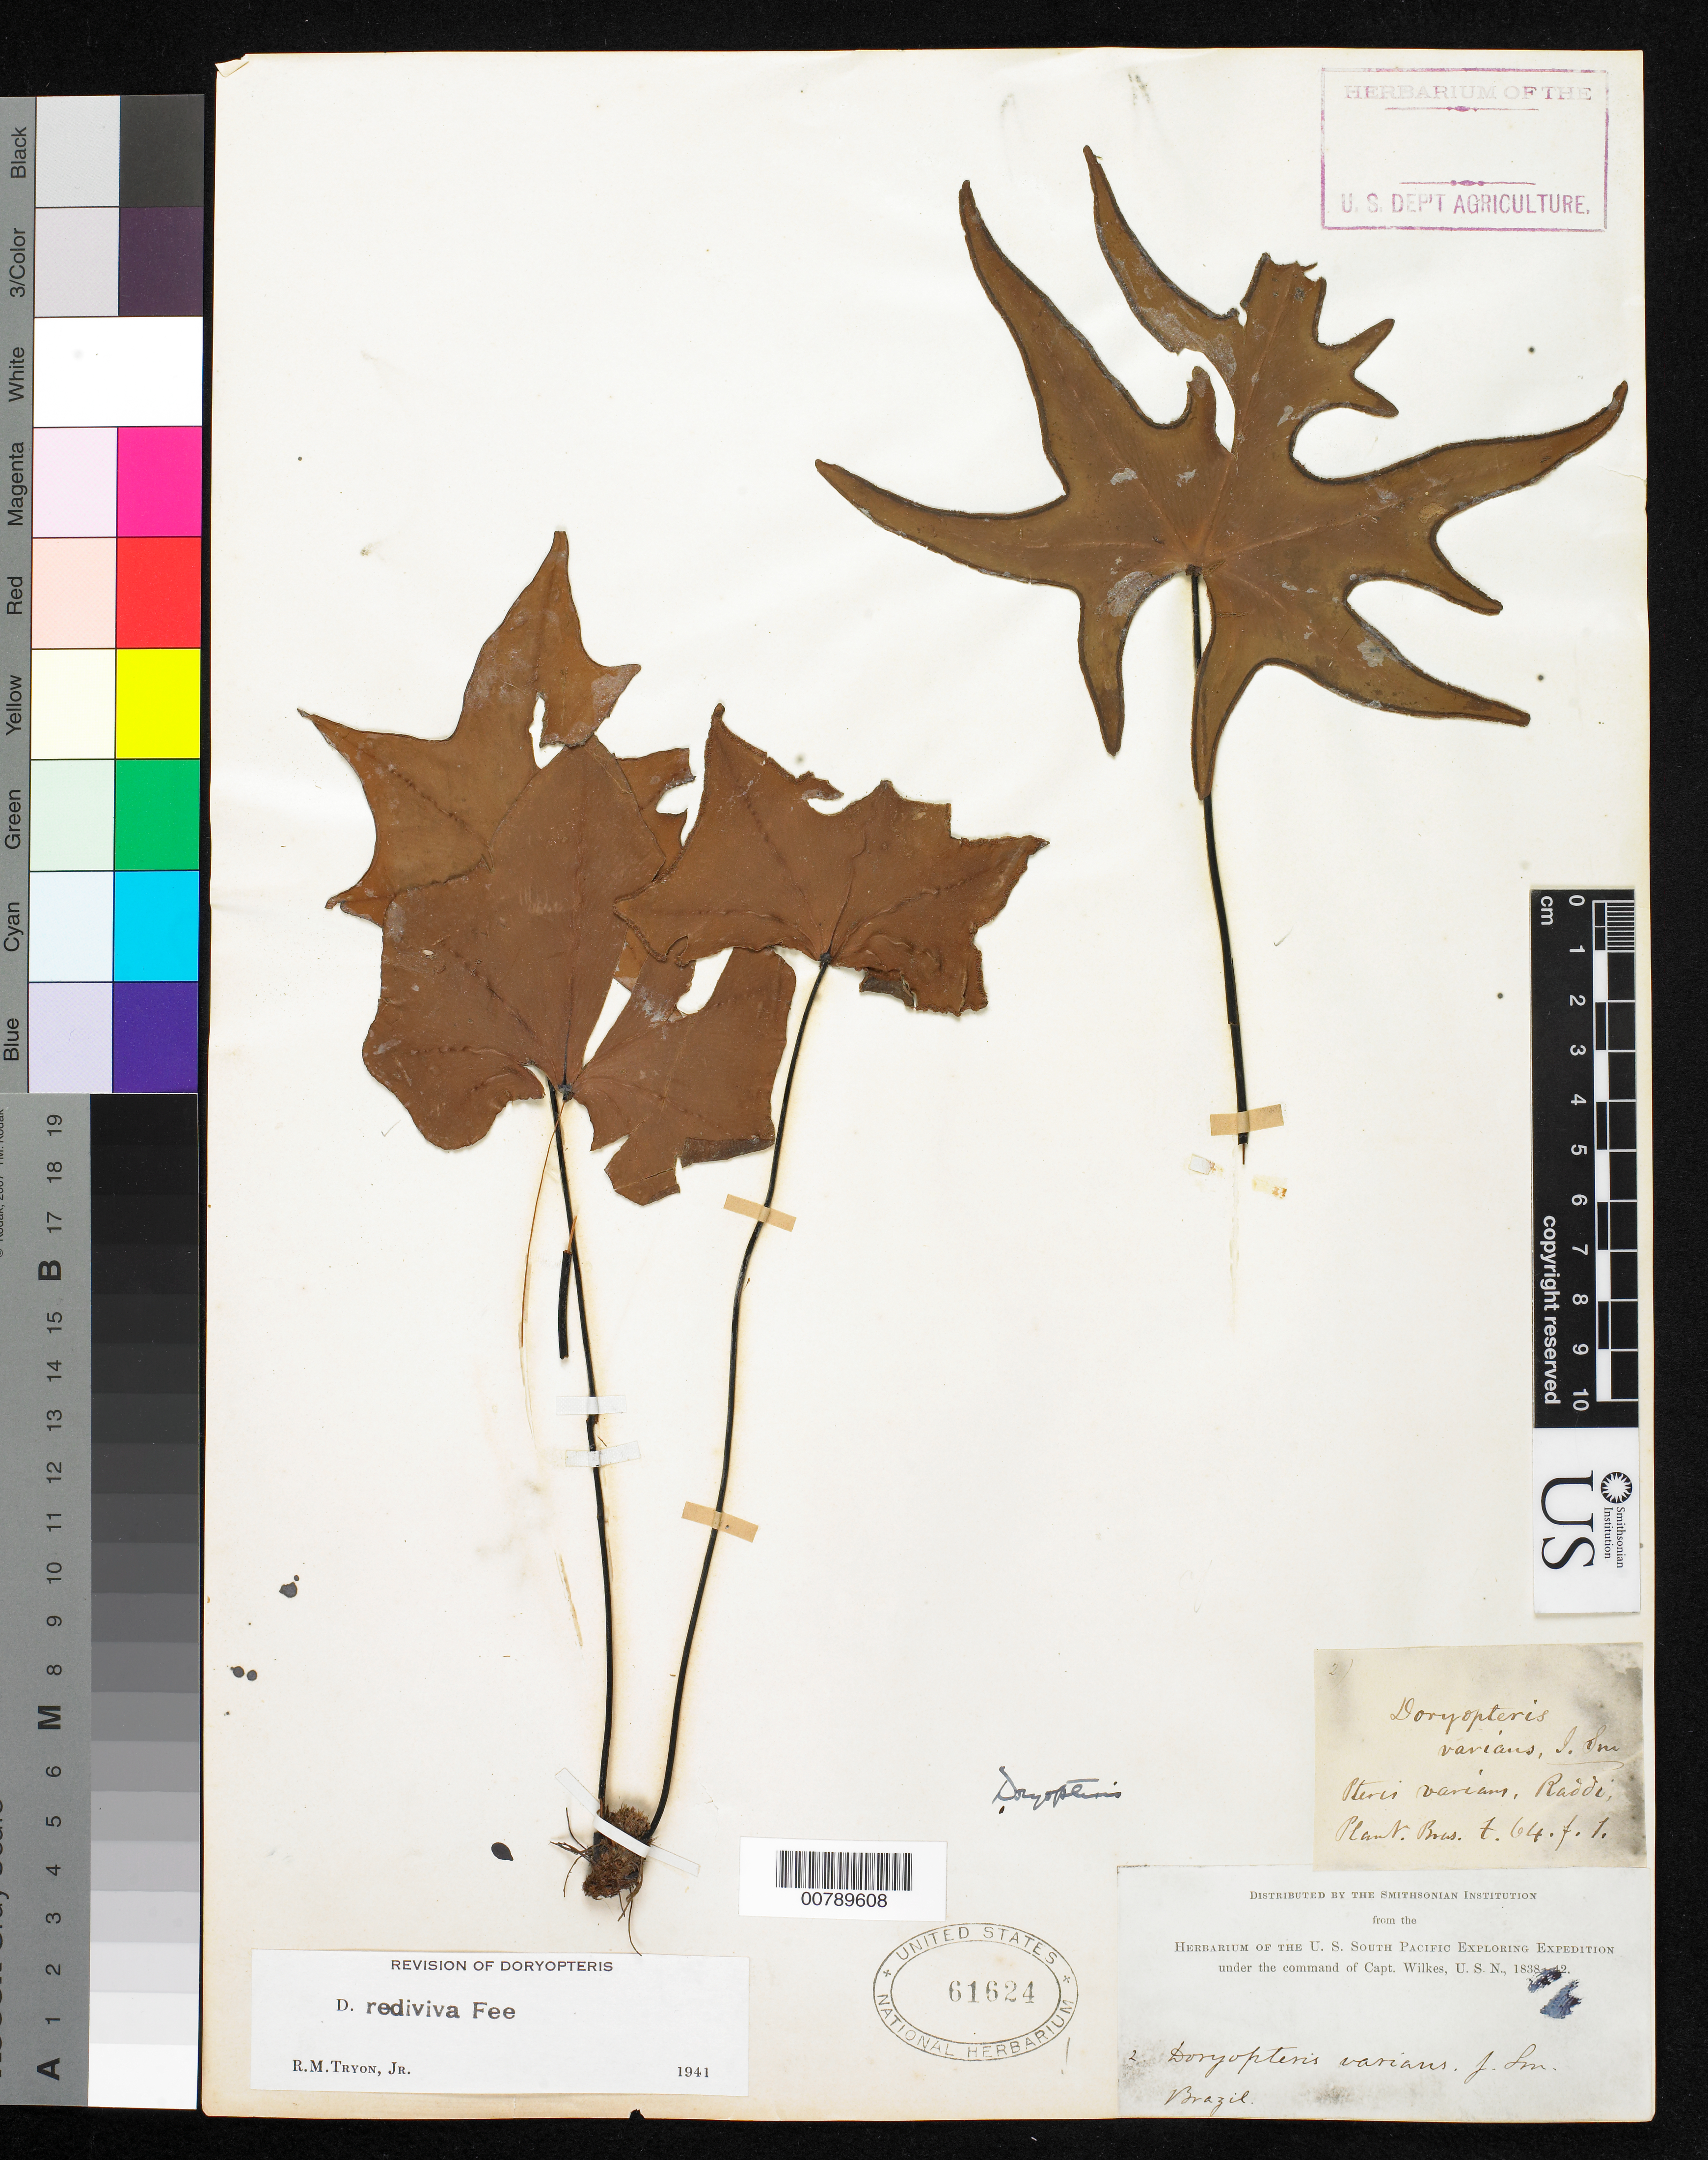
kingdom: Plantae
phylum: Tracheophyta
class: Polypodiopsida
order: Polypodiales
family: Pteridaceae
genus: Doryopteris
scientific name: Doryopteris rediviva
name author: Fée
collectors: Wilkes Explor. Exped.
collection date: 1838/1842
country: Brazil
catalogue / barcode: US 61624